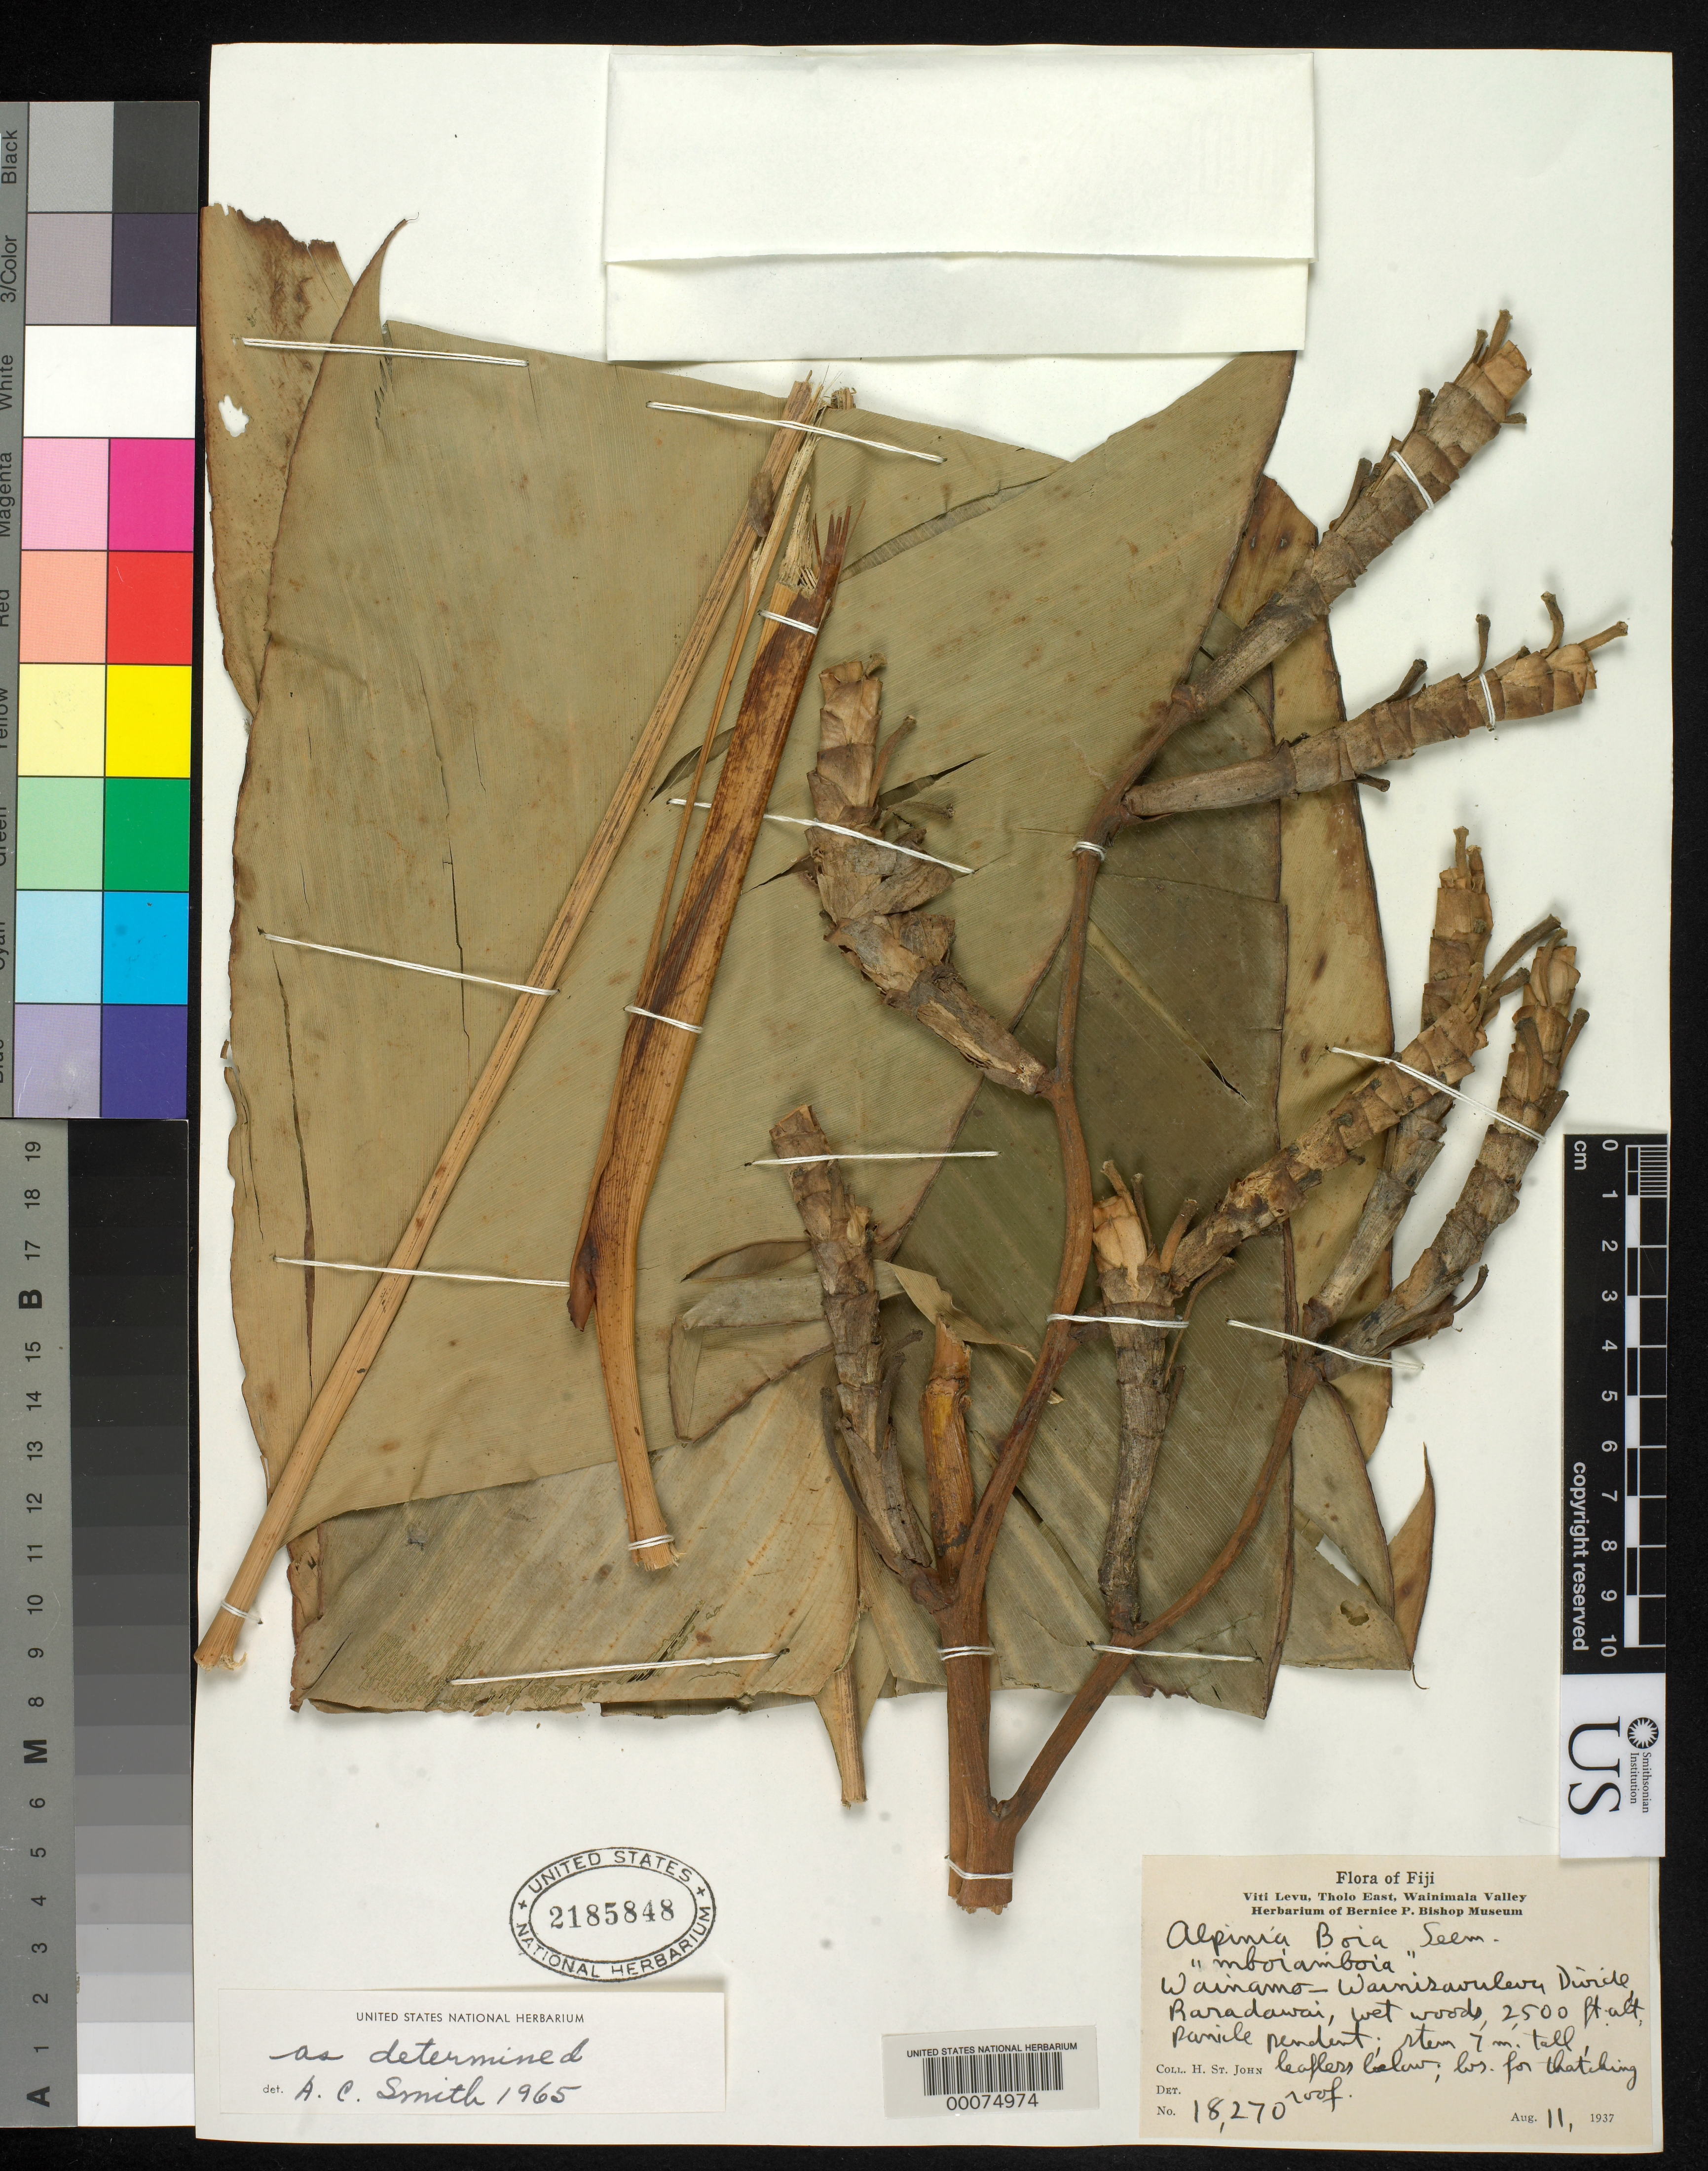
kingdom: Plantae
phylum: Tracheophyta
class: Liliopsida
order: Zingiberales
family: Zingiberaceae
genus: Alpinia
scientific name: Alpinia boia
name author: Seem.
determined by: Smith, Lyman B., (US), NMNH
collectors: H. St. John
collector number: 18270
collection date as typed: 11 Aug 1937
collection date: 1937-08-11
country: Fiji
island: Viti Levu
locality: Viti Levu, Tholo East, Wainimala Valley, Wainamo-Wainisawulevu Divide, Raradawai, wet woods.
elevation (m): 762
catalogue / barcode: US 2185848